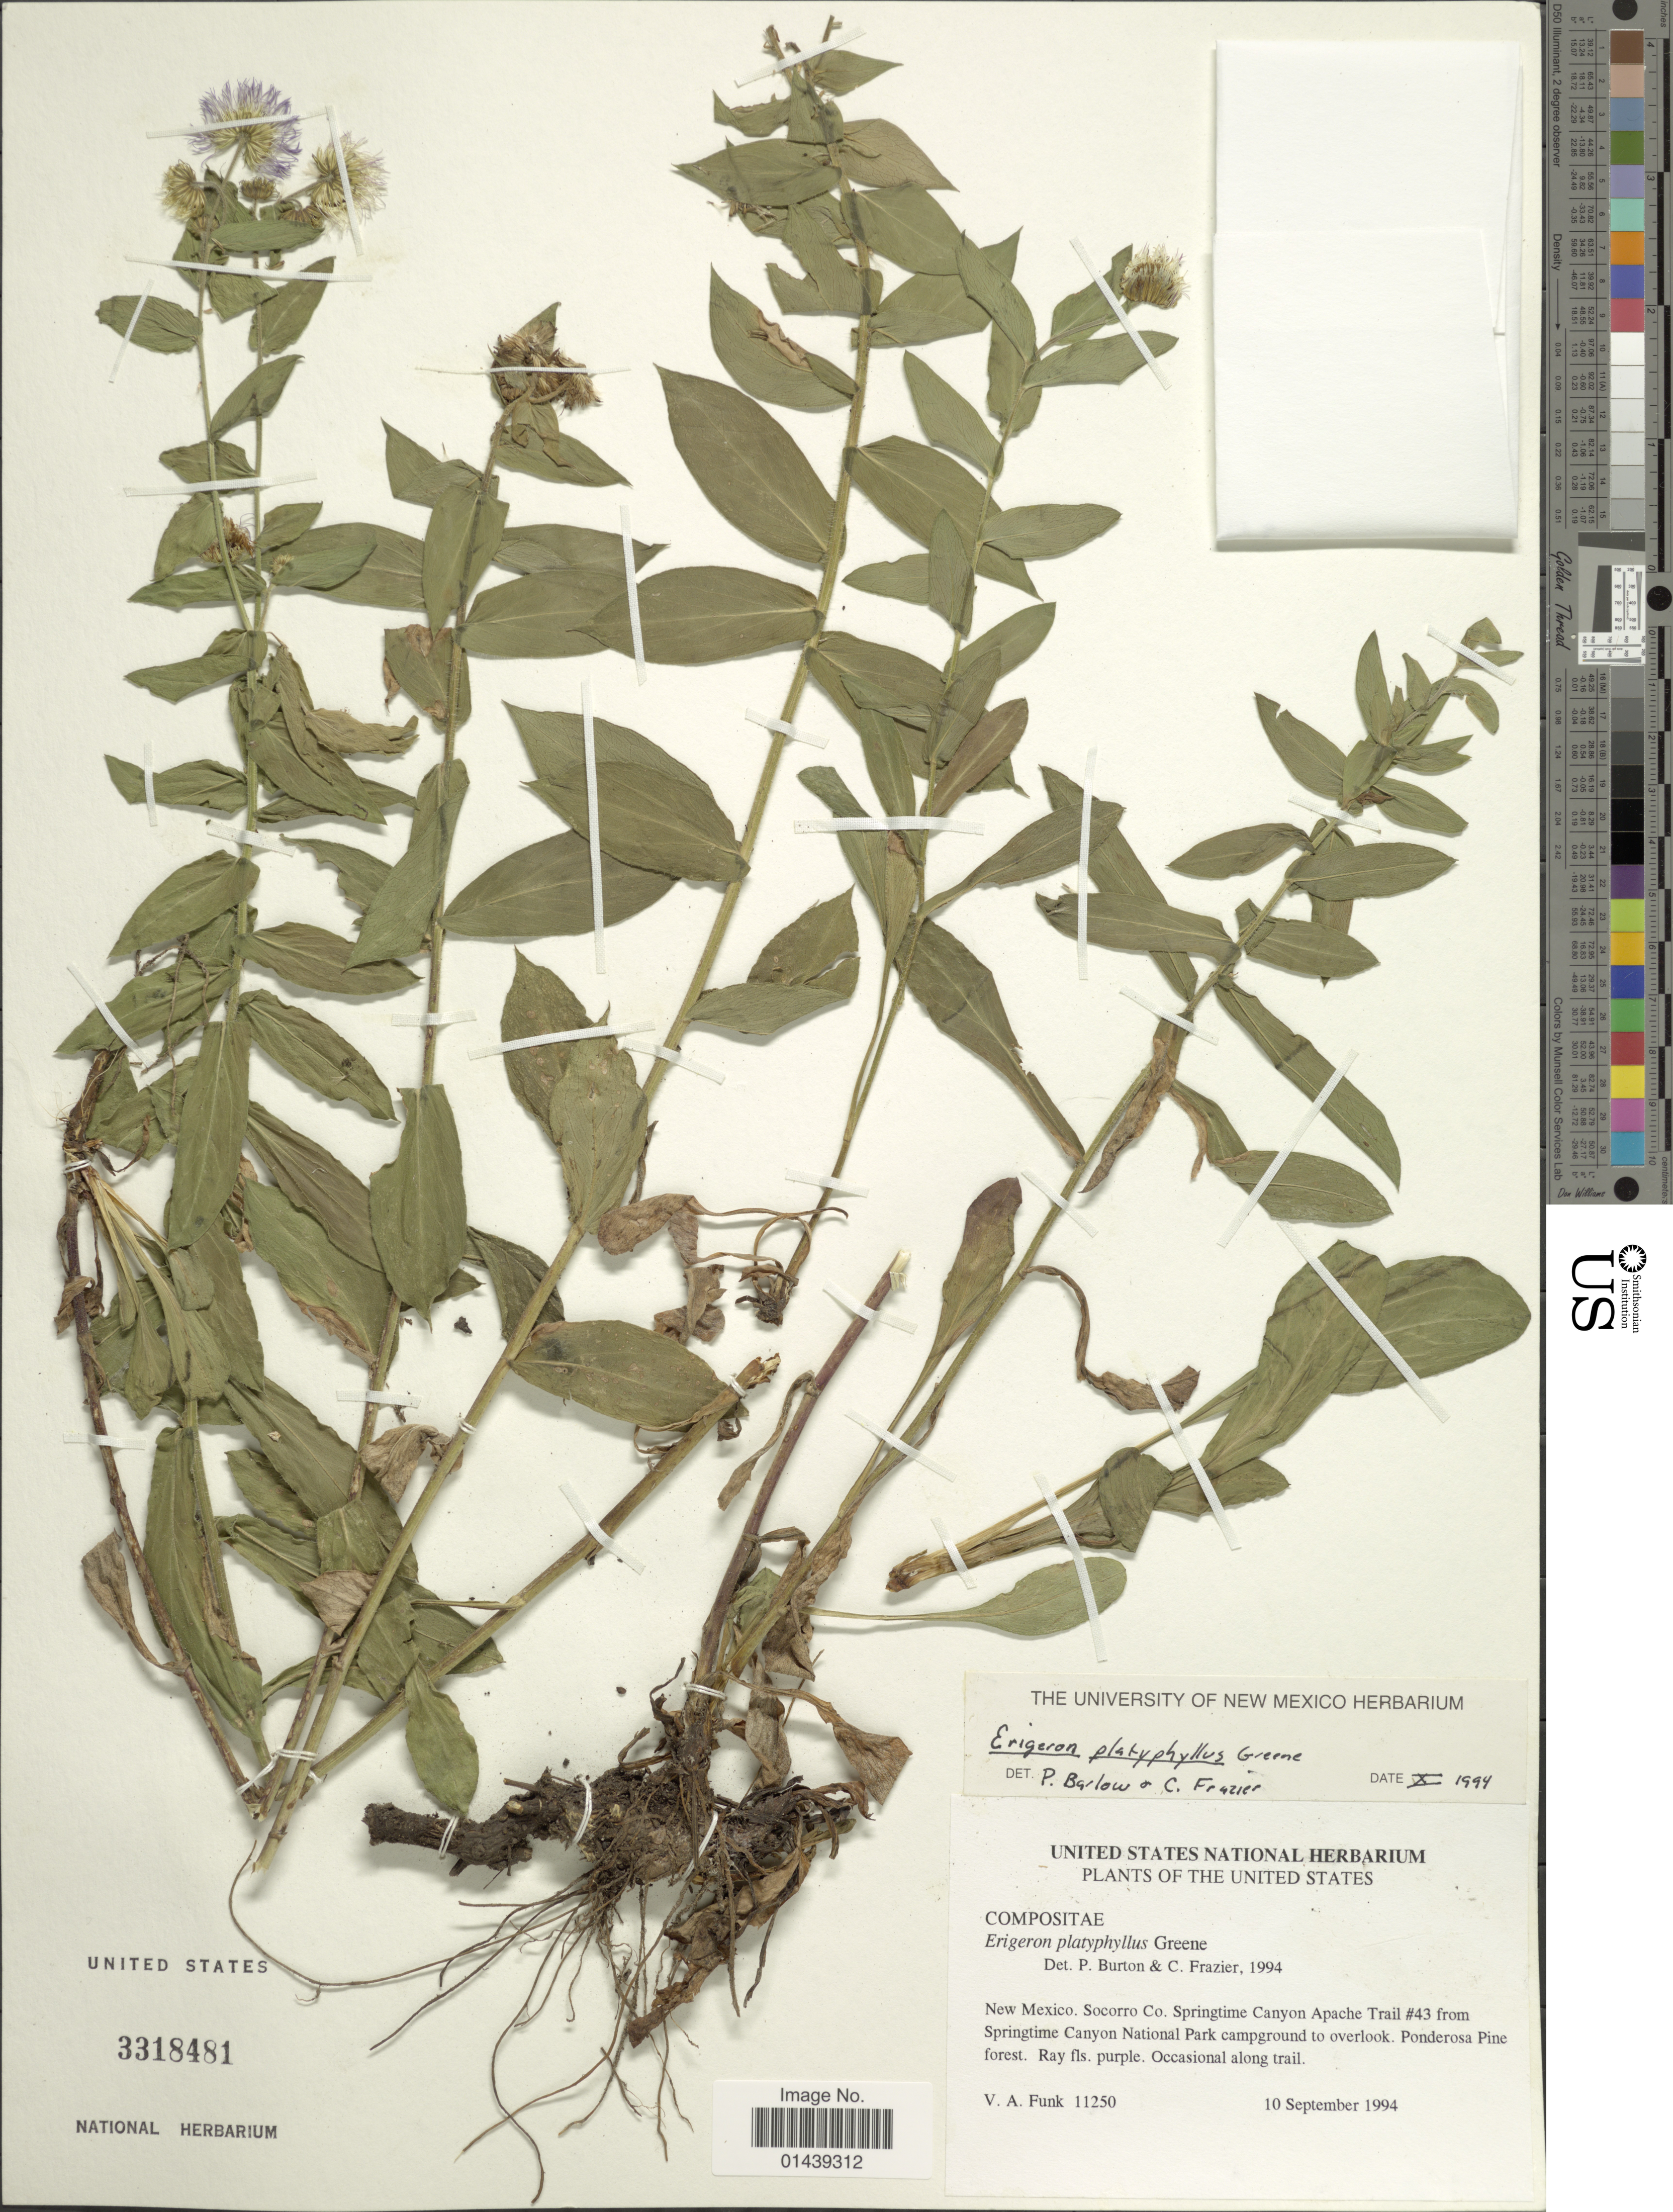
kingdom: Plantae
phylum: Tracheophyta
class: Magnoliopsida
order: Asterales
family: Asteraceae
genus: Erigeron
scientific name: Erigeron platyphyllus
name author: Greene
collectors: V. Funk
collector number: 11250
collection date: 1994-09-10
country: United States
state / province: New Mexico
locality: Socorro Co. Springtime Canyon Apache Trail #43 from Springtime Canyon National Park campground to overlook. Ponderosa Pine forest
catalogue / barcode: US 3318481